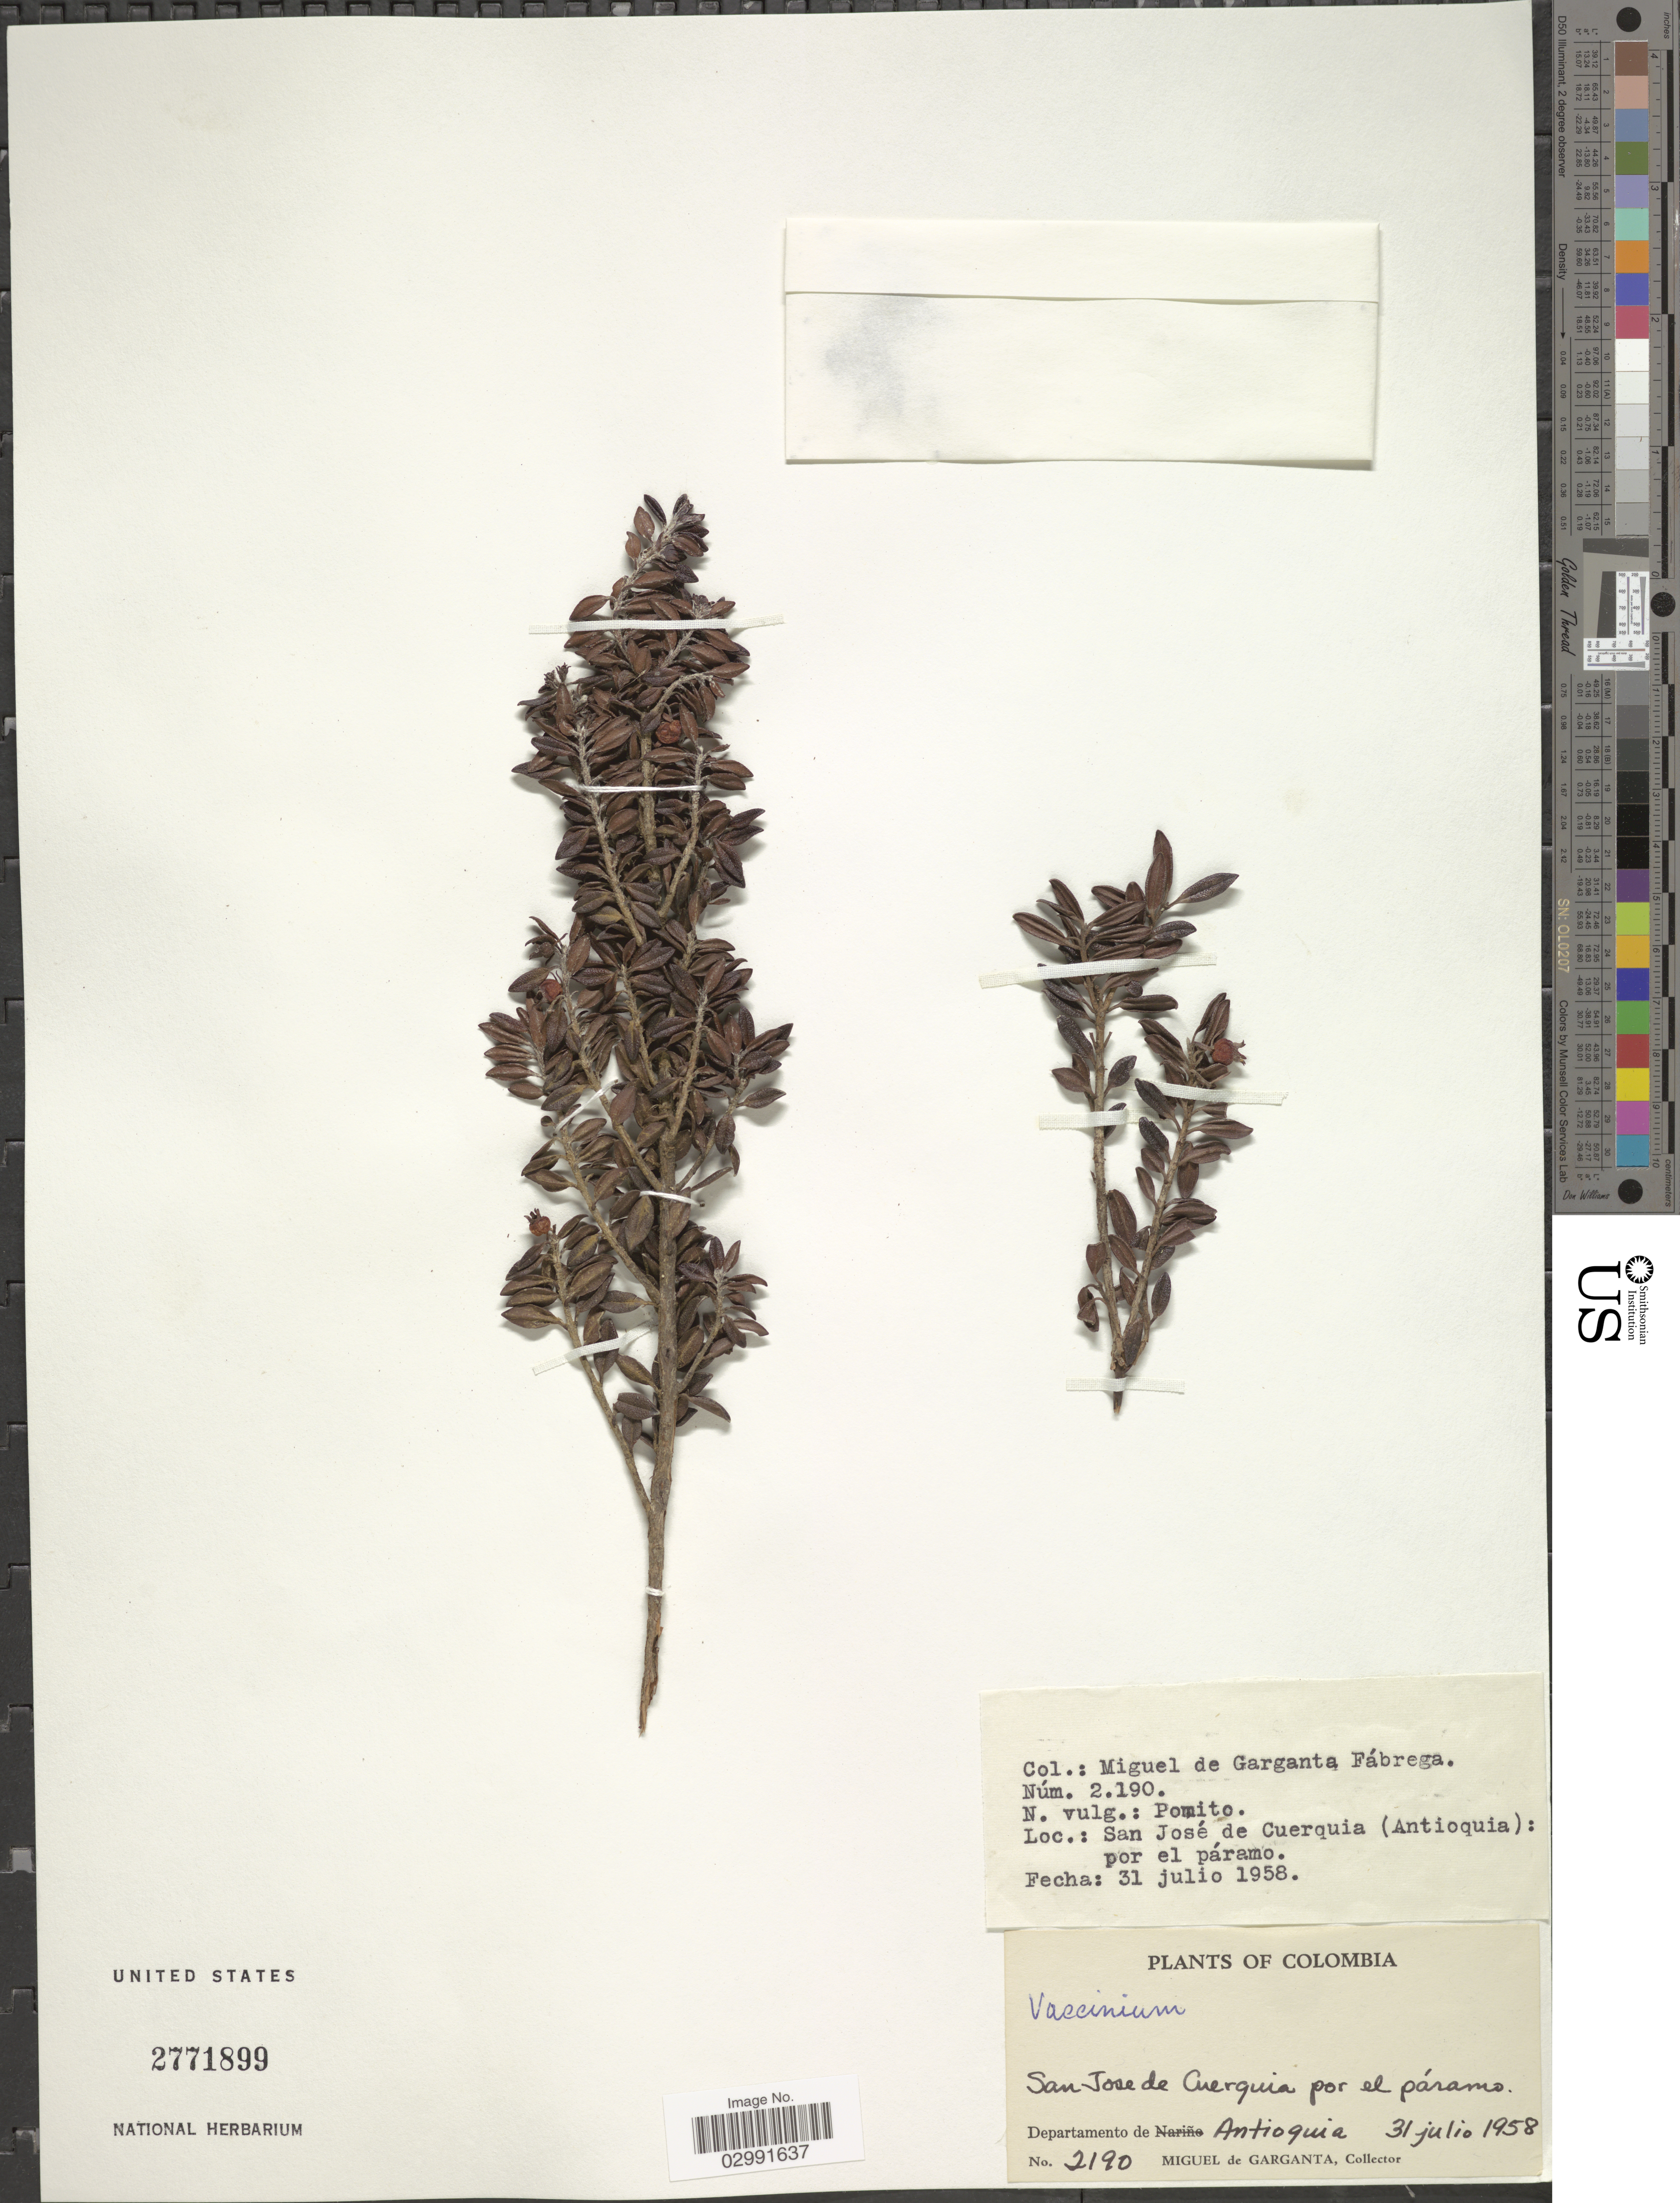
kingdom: Plantae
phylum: Tracheophyta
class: Magnoliopsida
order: Ericales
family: Ericaceae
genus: Vaccinium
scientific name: Vaccinium sp.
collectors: M. Garganta-Fábrega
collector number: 2190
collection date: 1958-07-31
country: Colombia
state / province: Antioquia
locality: San José de Cuerquia: por el páramo. Departamento de Antioquia.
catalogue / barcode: US 2771899